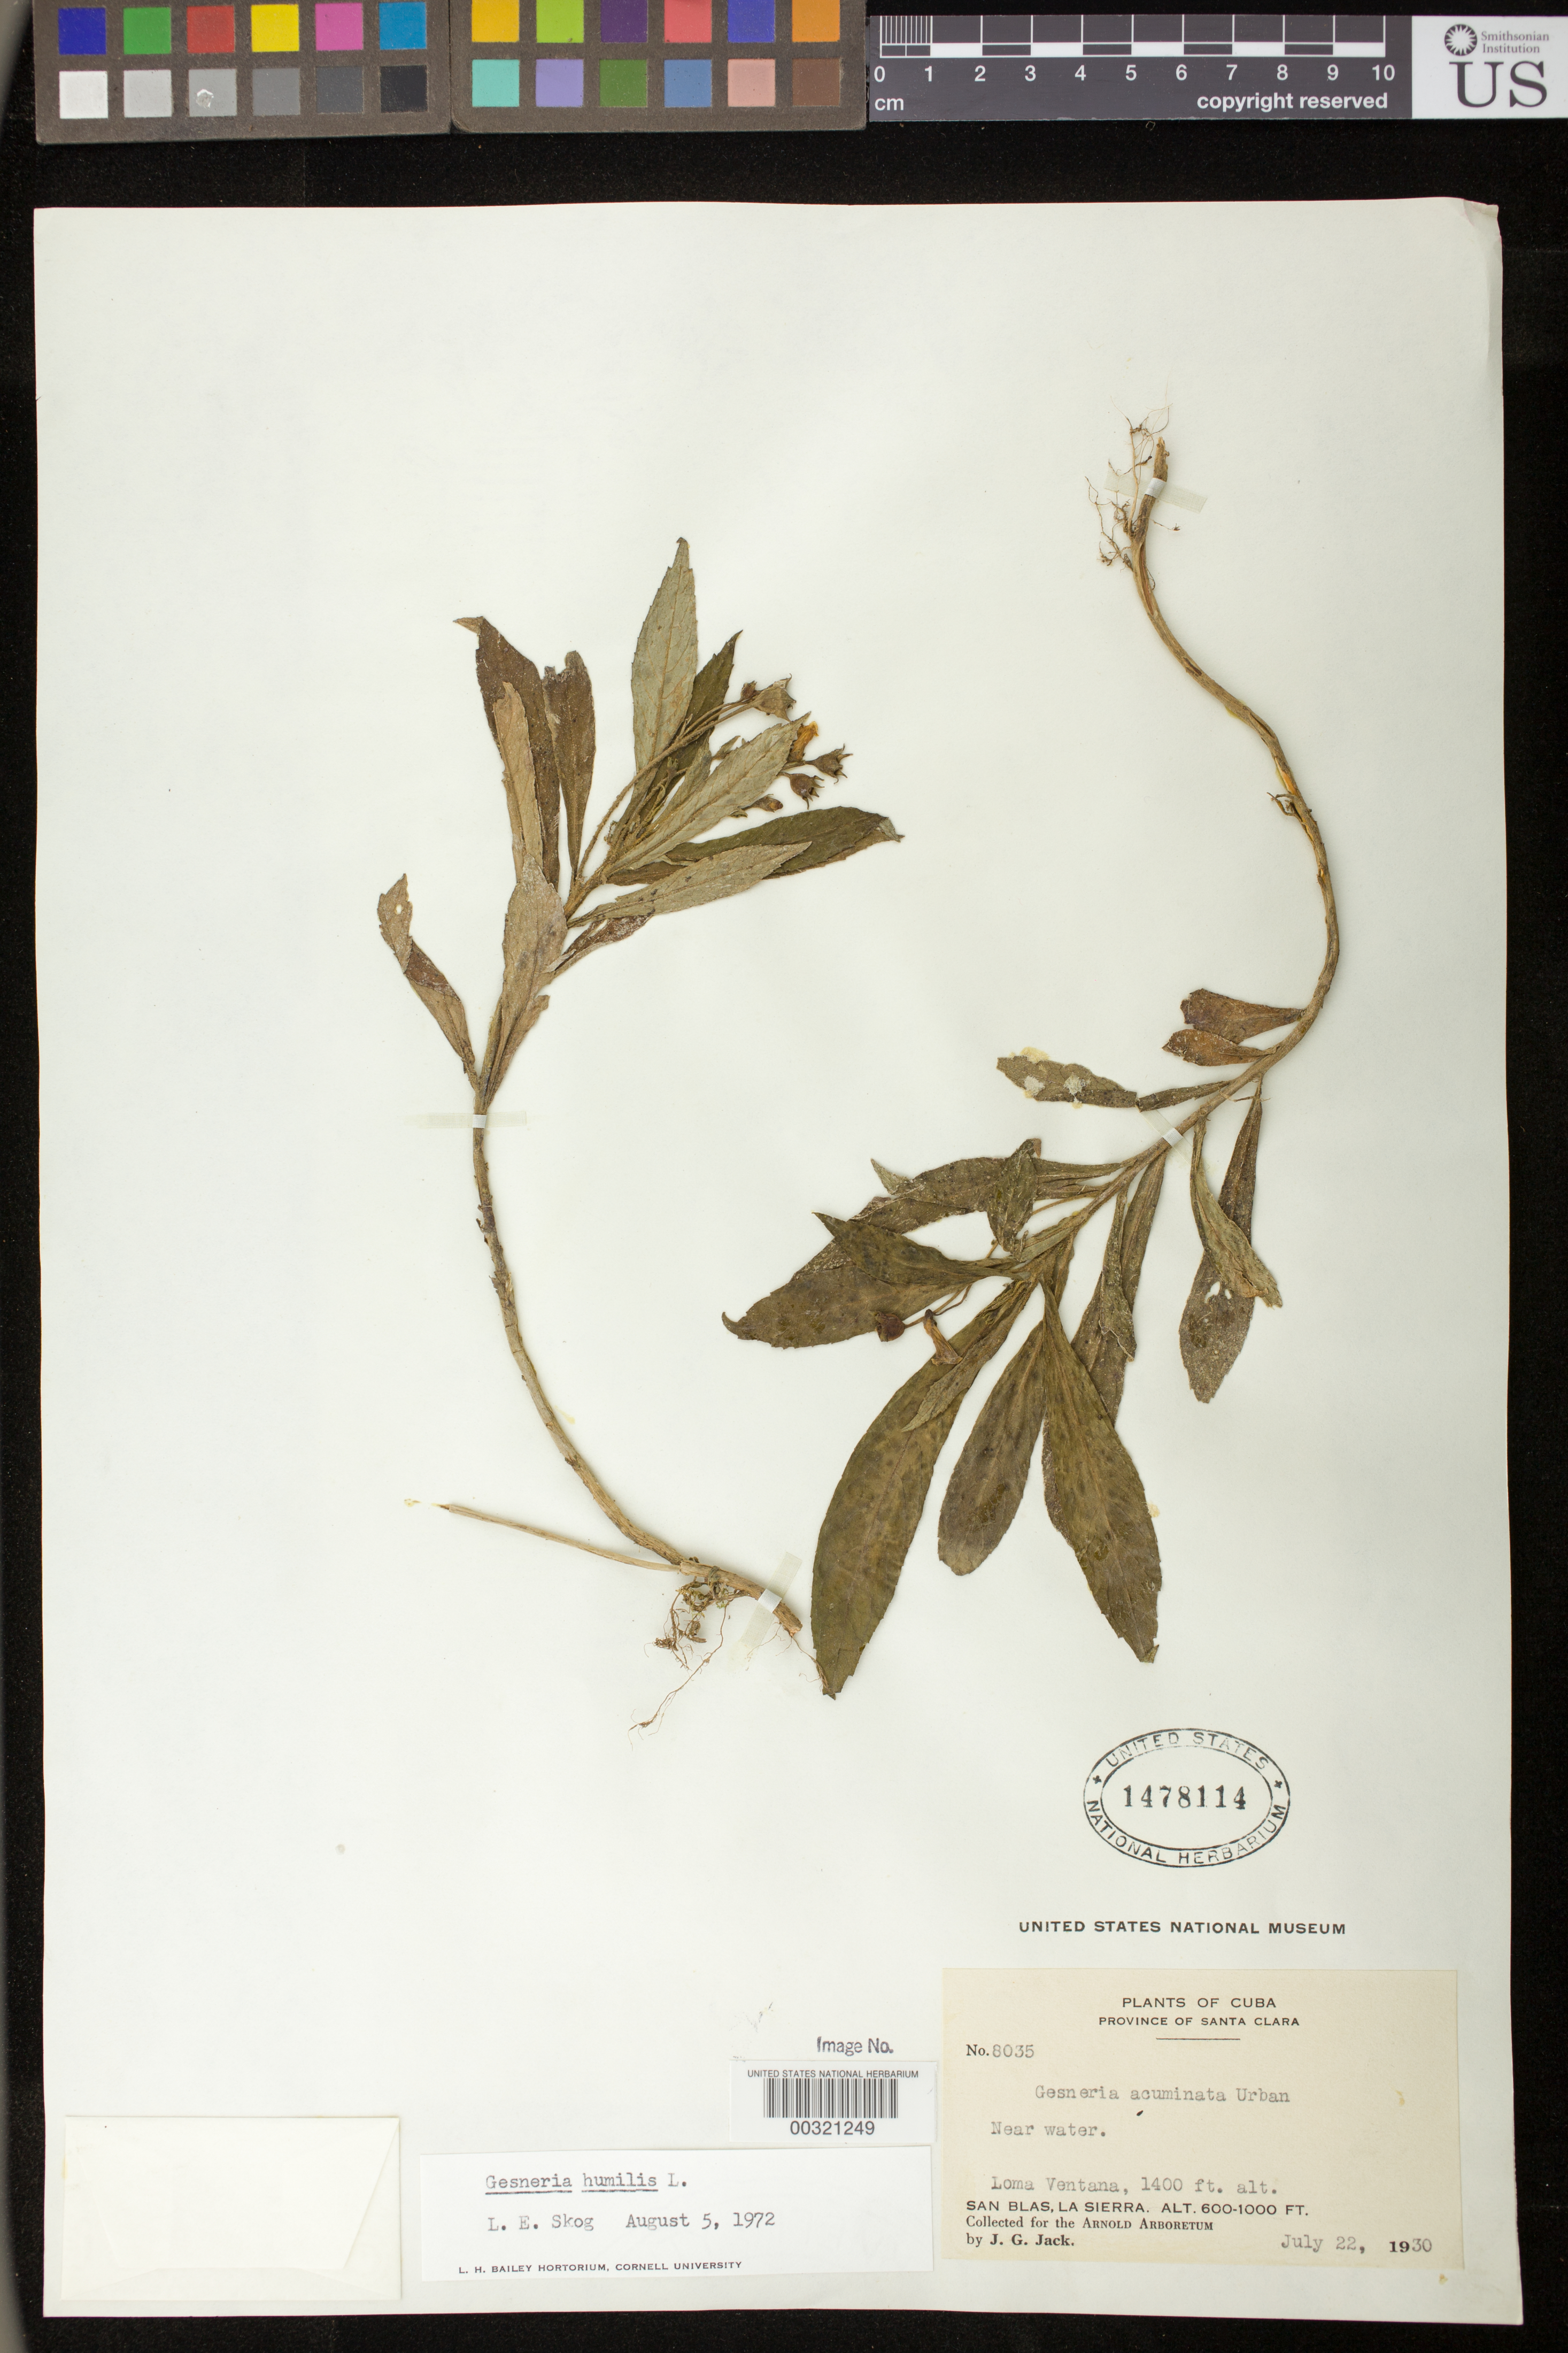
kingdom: Plantae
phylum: Tracheophyta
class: Magnoliopsida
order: Lamiales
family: Gesneriaceae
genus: Gesneria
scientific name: Gesneria humilis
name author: L.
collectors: J. G. Jack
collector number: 8035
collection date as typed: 22 Jul 1930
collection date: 1930-07-22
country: Cuba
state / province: Las Villas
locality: Prov. Santa Clara, Loma Ventana, San Blas, La Sierra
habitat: Near water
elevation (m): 427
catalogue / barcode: US 1478114